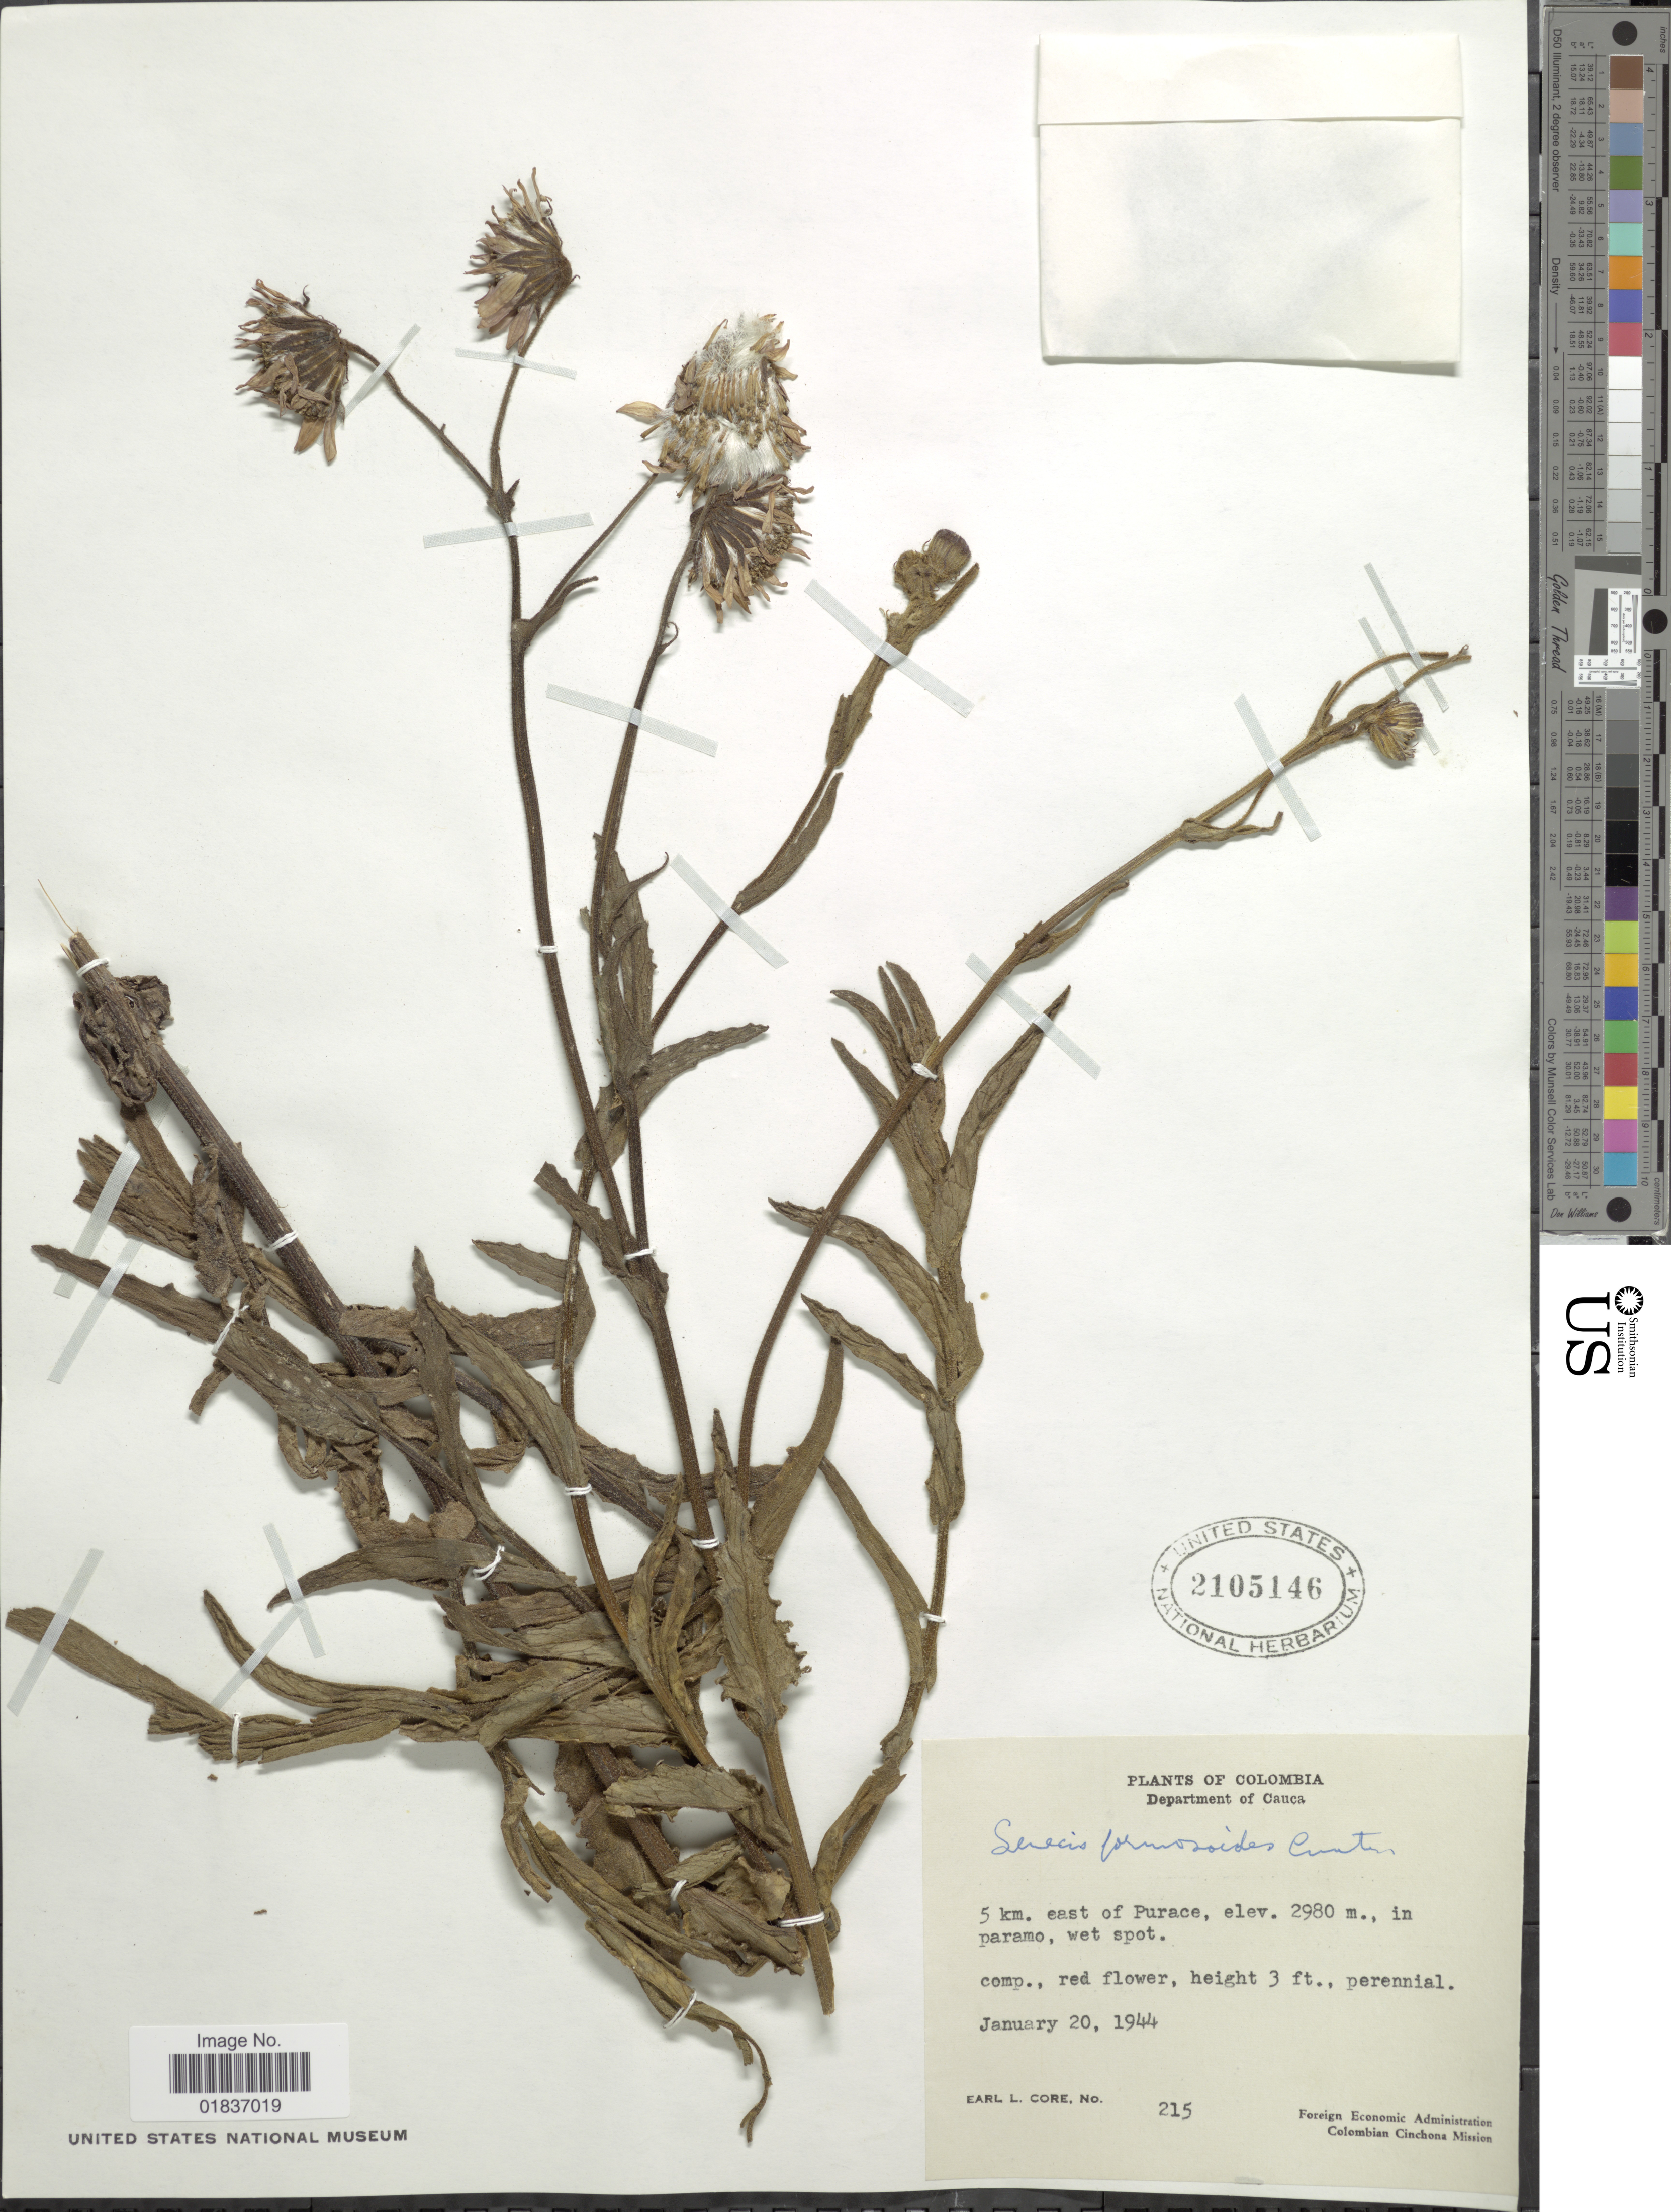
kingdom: Plantae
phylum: Tracheophyta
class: Magnoliopsida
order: Asterales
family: Asteraceae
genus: Senecio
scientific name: Senecio formosoides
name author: Cuatrec.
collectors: E. L. Core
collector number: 215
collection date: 1944-01-20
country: Colombia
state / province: Cauca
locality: Department of Cauca. 5 km. east of Purace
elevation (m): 2980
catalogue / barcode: US 2105146